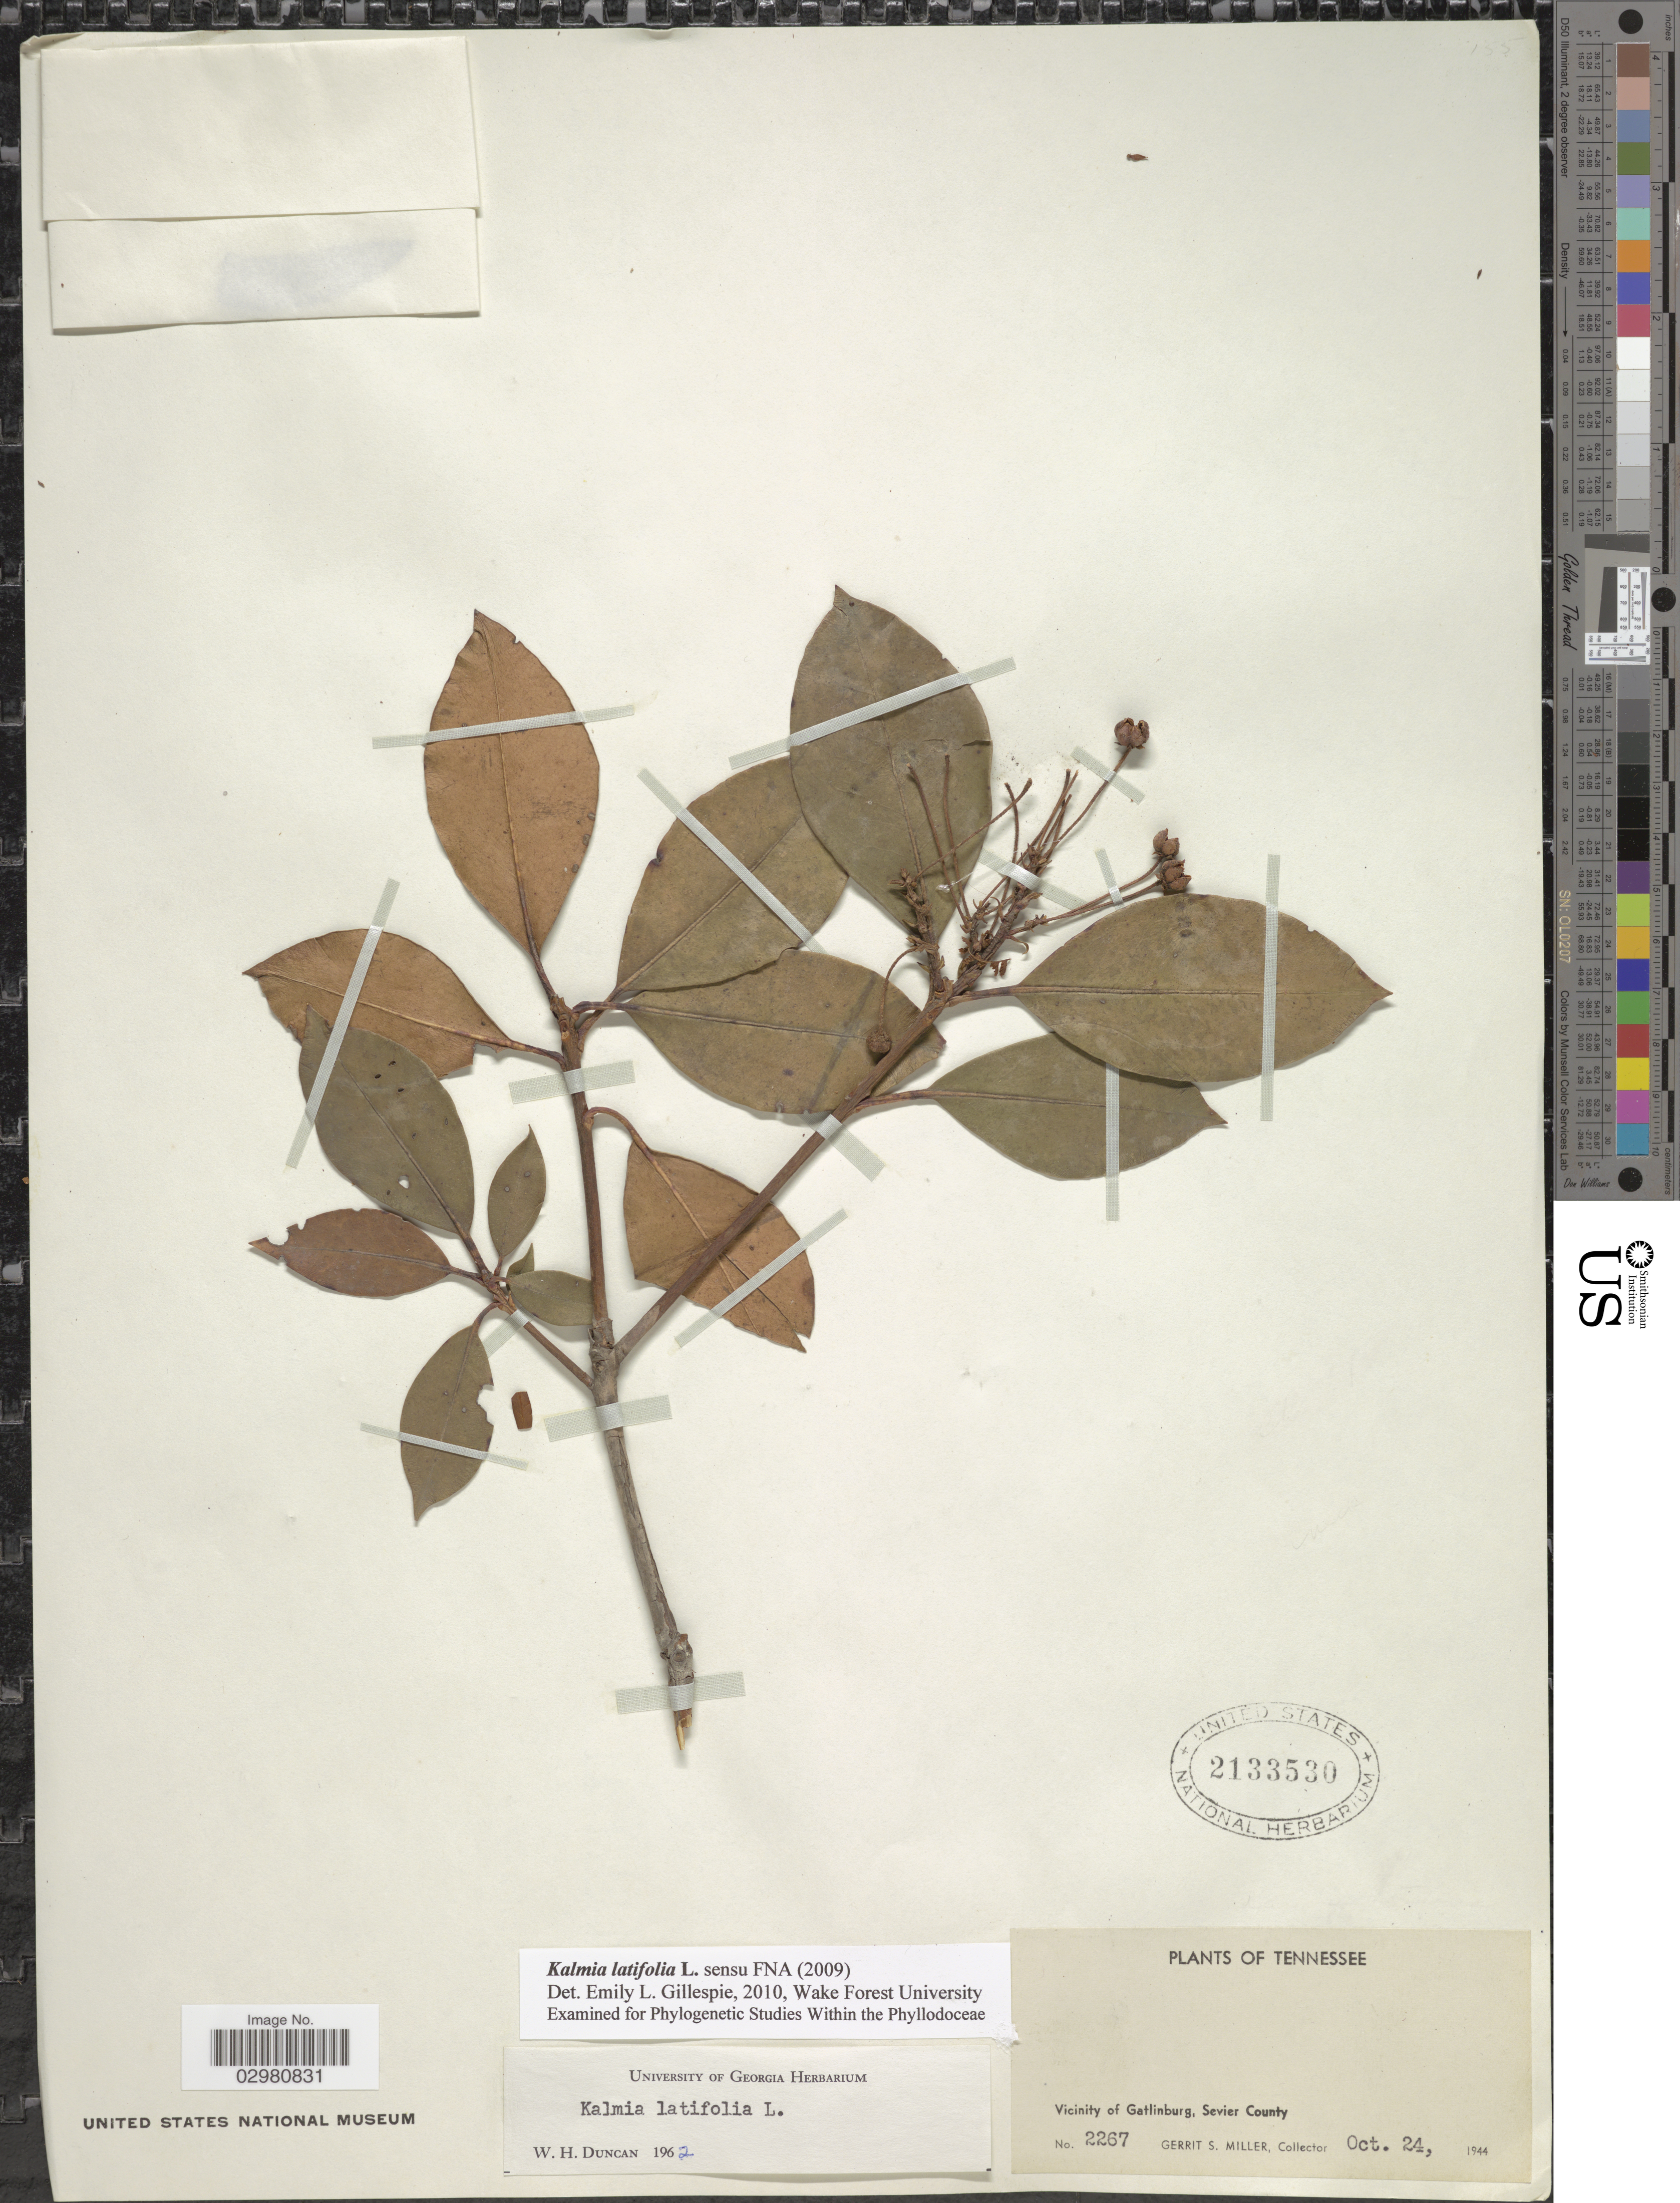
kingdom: Plantae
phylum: Tracheophyta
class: Magnoliopsida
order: Ericales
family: Ericaceae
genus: Kalmia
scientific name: Kalmia latifolia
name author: L.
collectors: G. S. Miller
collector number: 2267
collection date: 1944-10-24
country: United States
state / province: Tennessee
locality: Vicinity of Gatlinburg, Sevier County.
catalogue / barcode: US 2133530